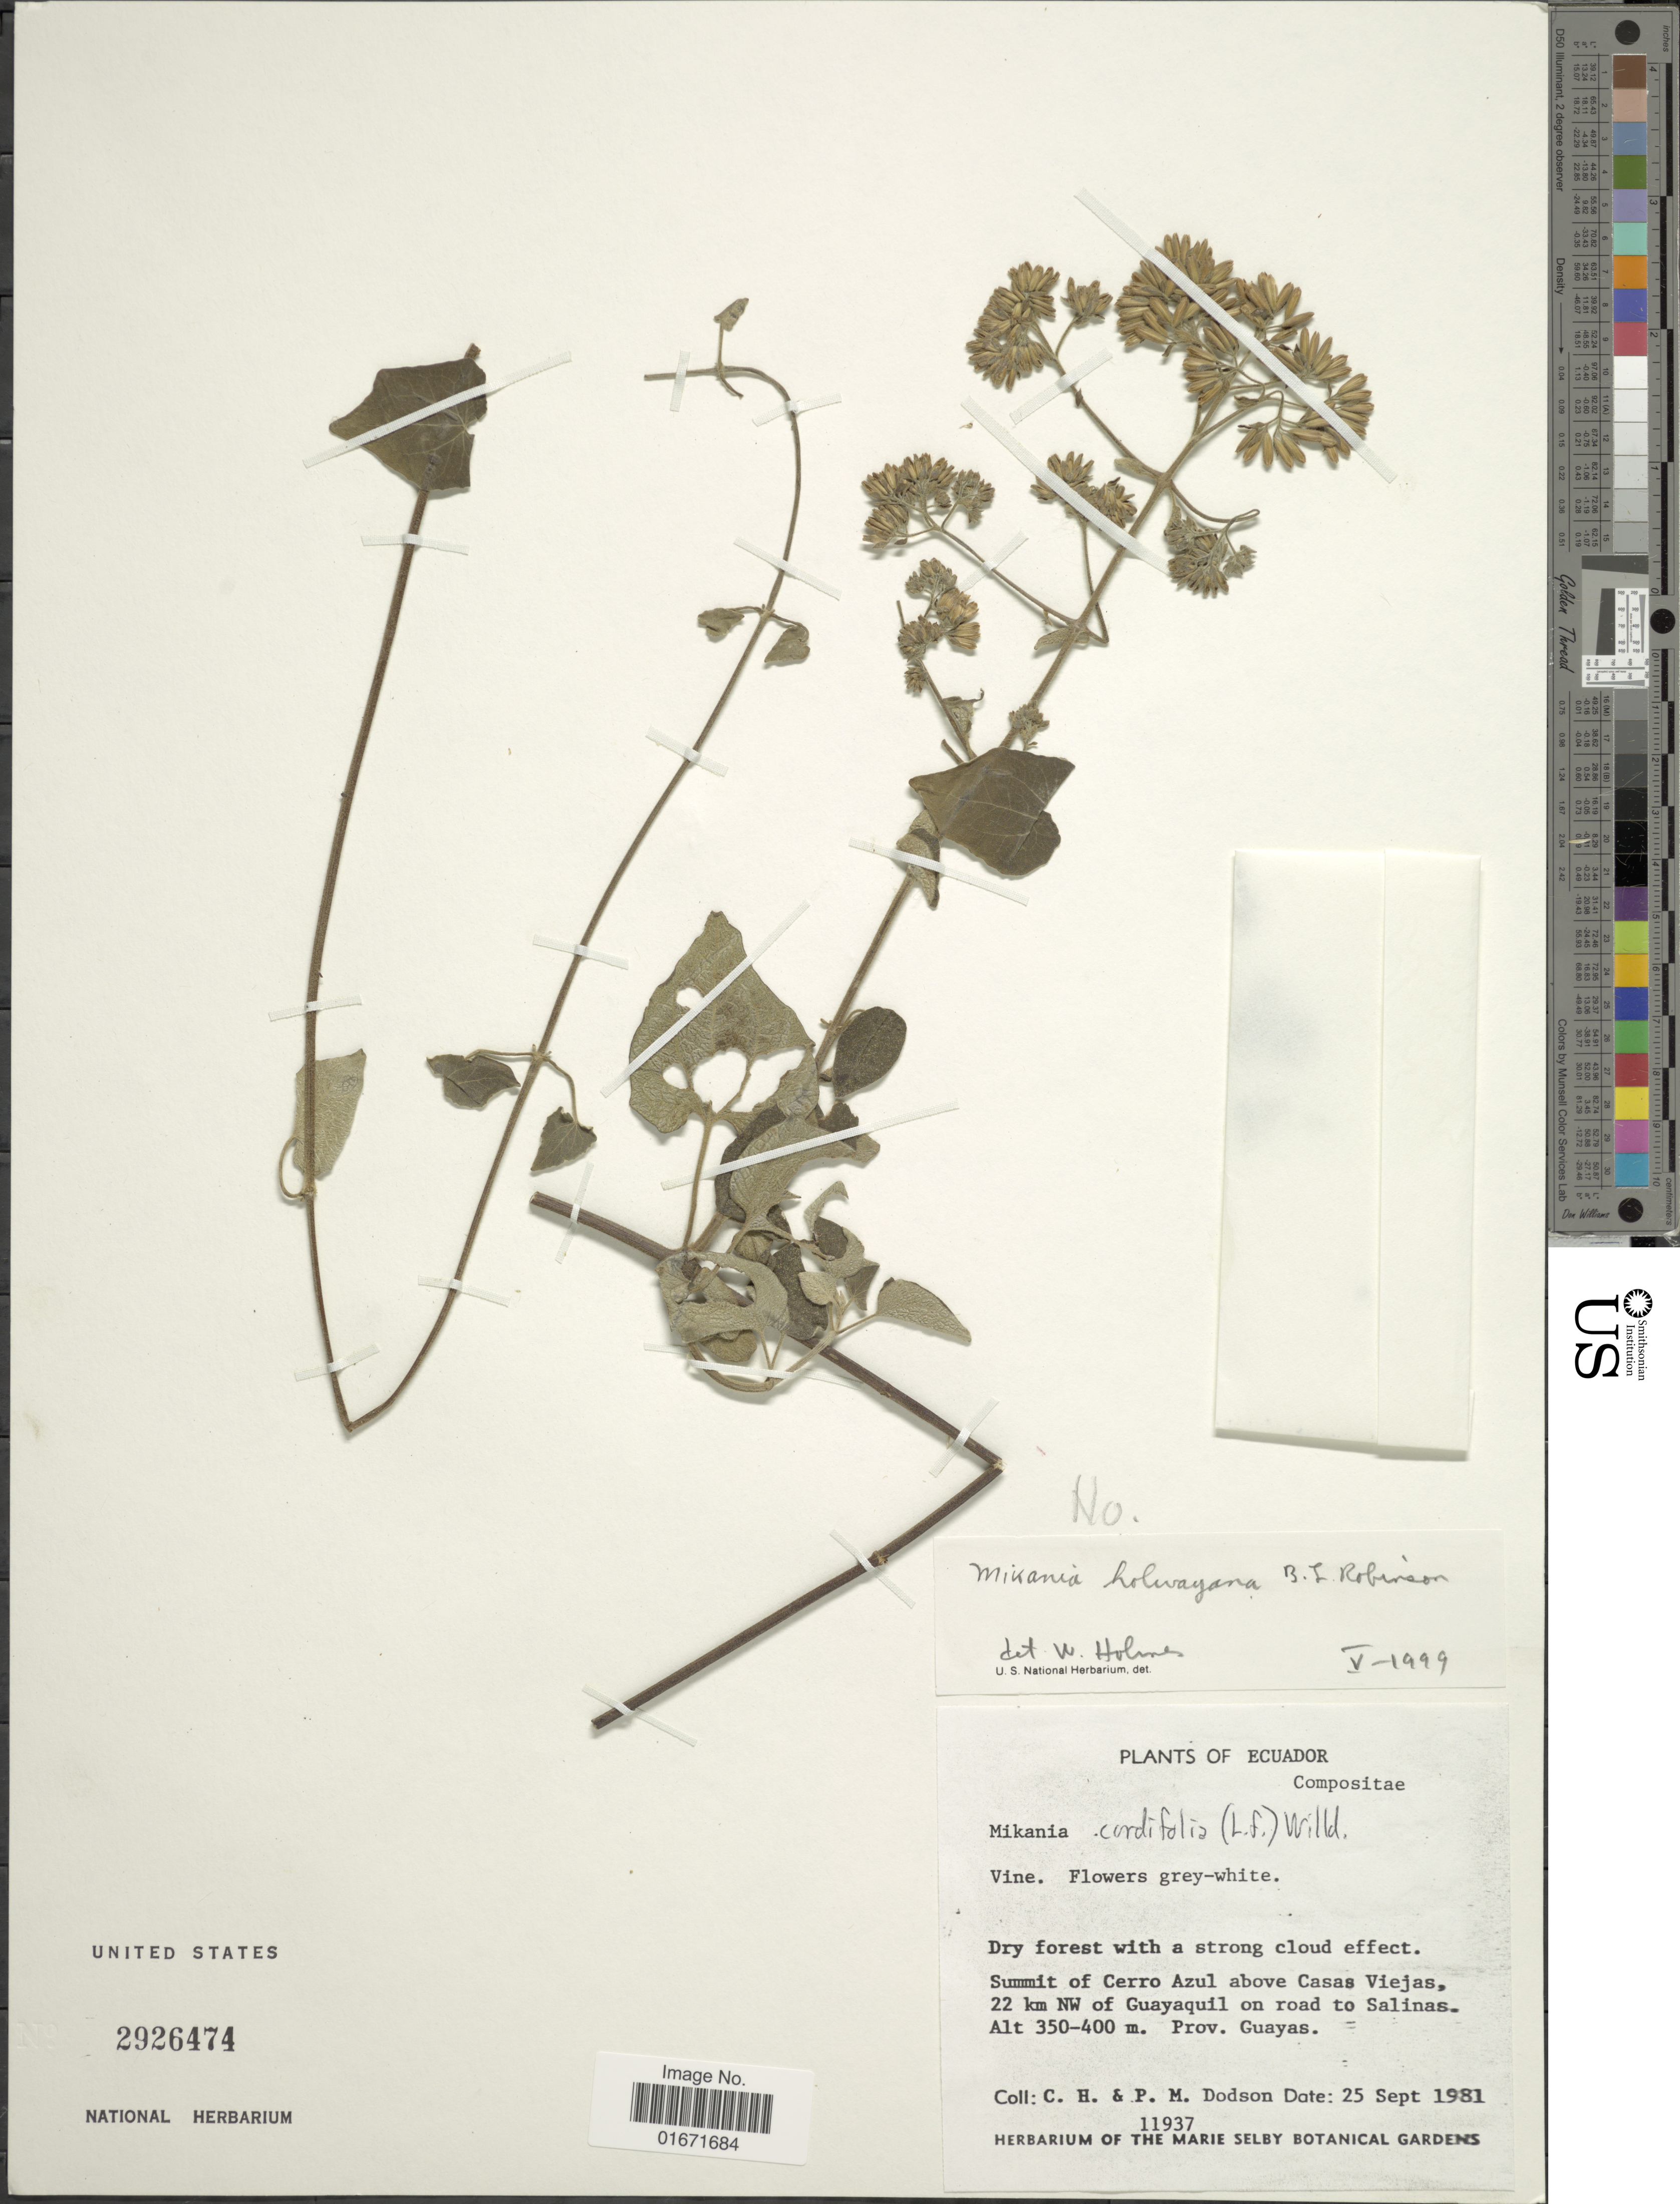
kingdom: Plantae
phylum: Tracheophyta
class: Magnoliopsida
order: Asterales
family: Asteraceae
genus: Mikania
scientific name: Mikania cordifolia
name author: Kunth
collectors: C. H. Dodson & P. M. Dodson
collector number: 11937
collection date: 1981-09-25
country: Ecuador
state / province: Guayas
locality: Summit of Cerro Azul above Casas Viejas, 22 km NW of Guayaquil on road to Salinas. Prov. Guayas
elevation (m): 350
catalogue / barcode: US 2926474